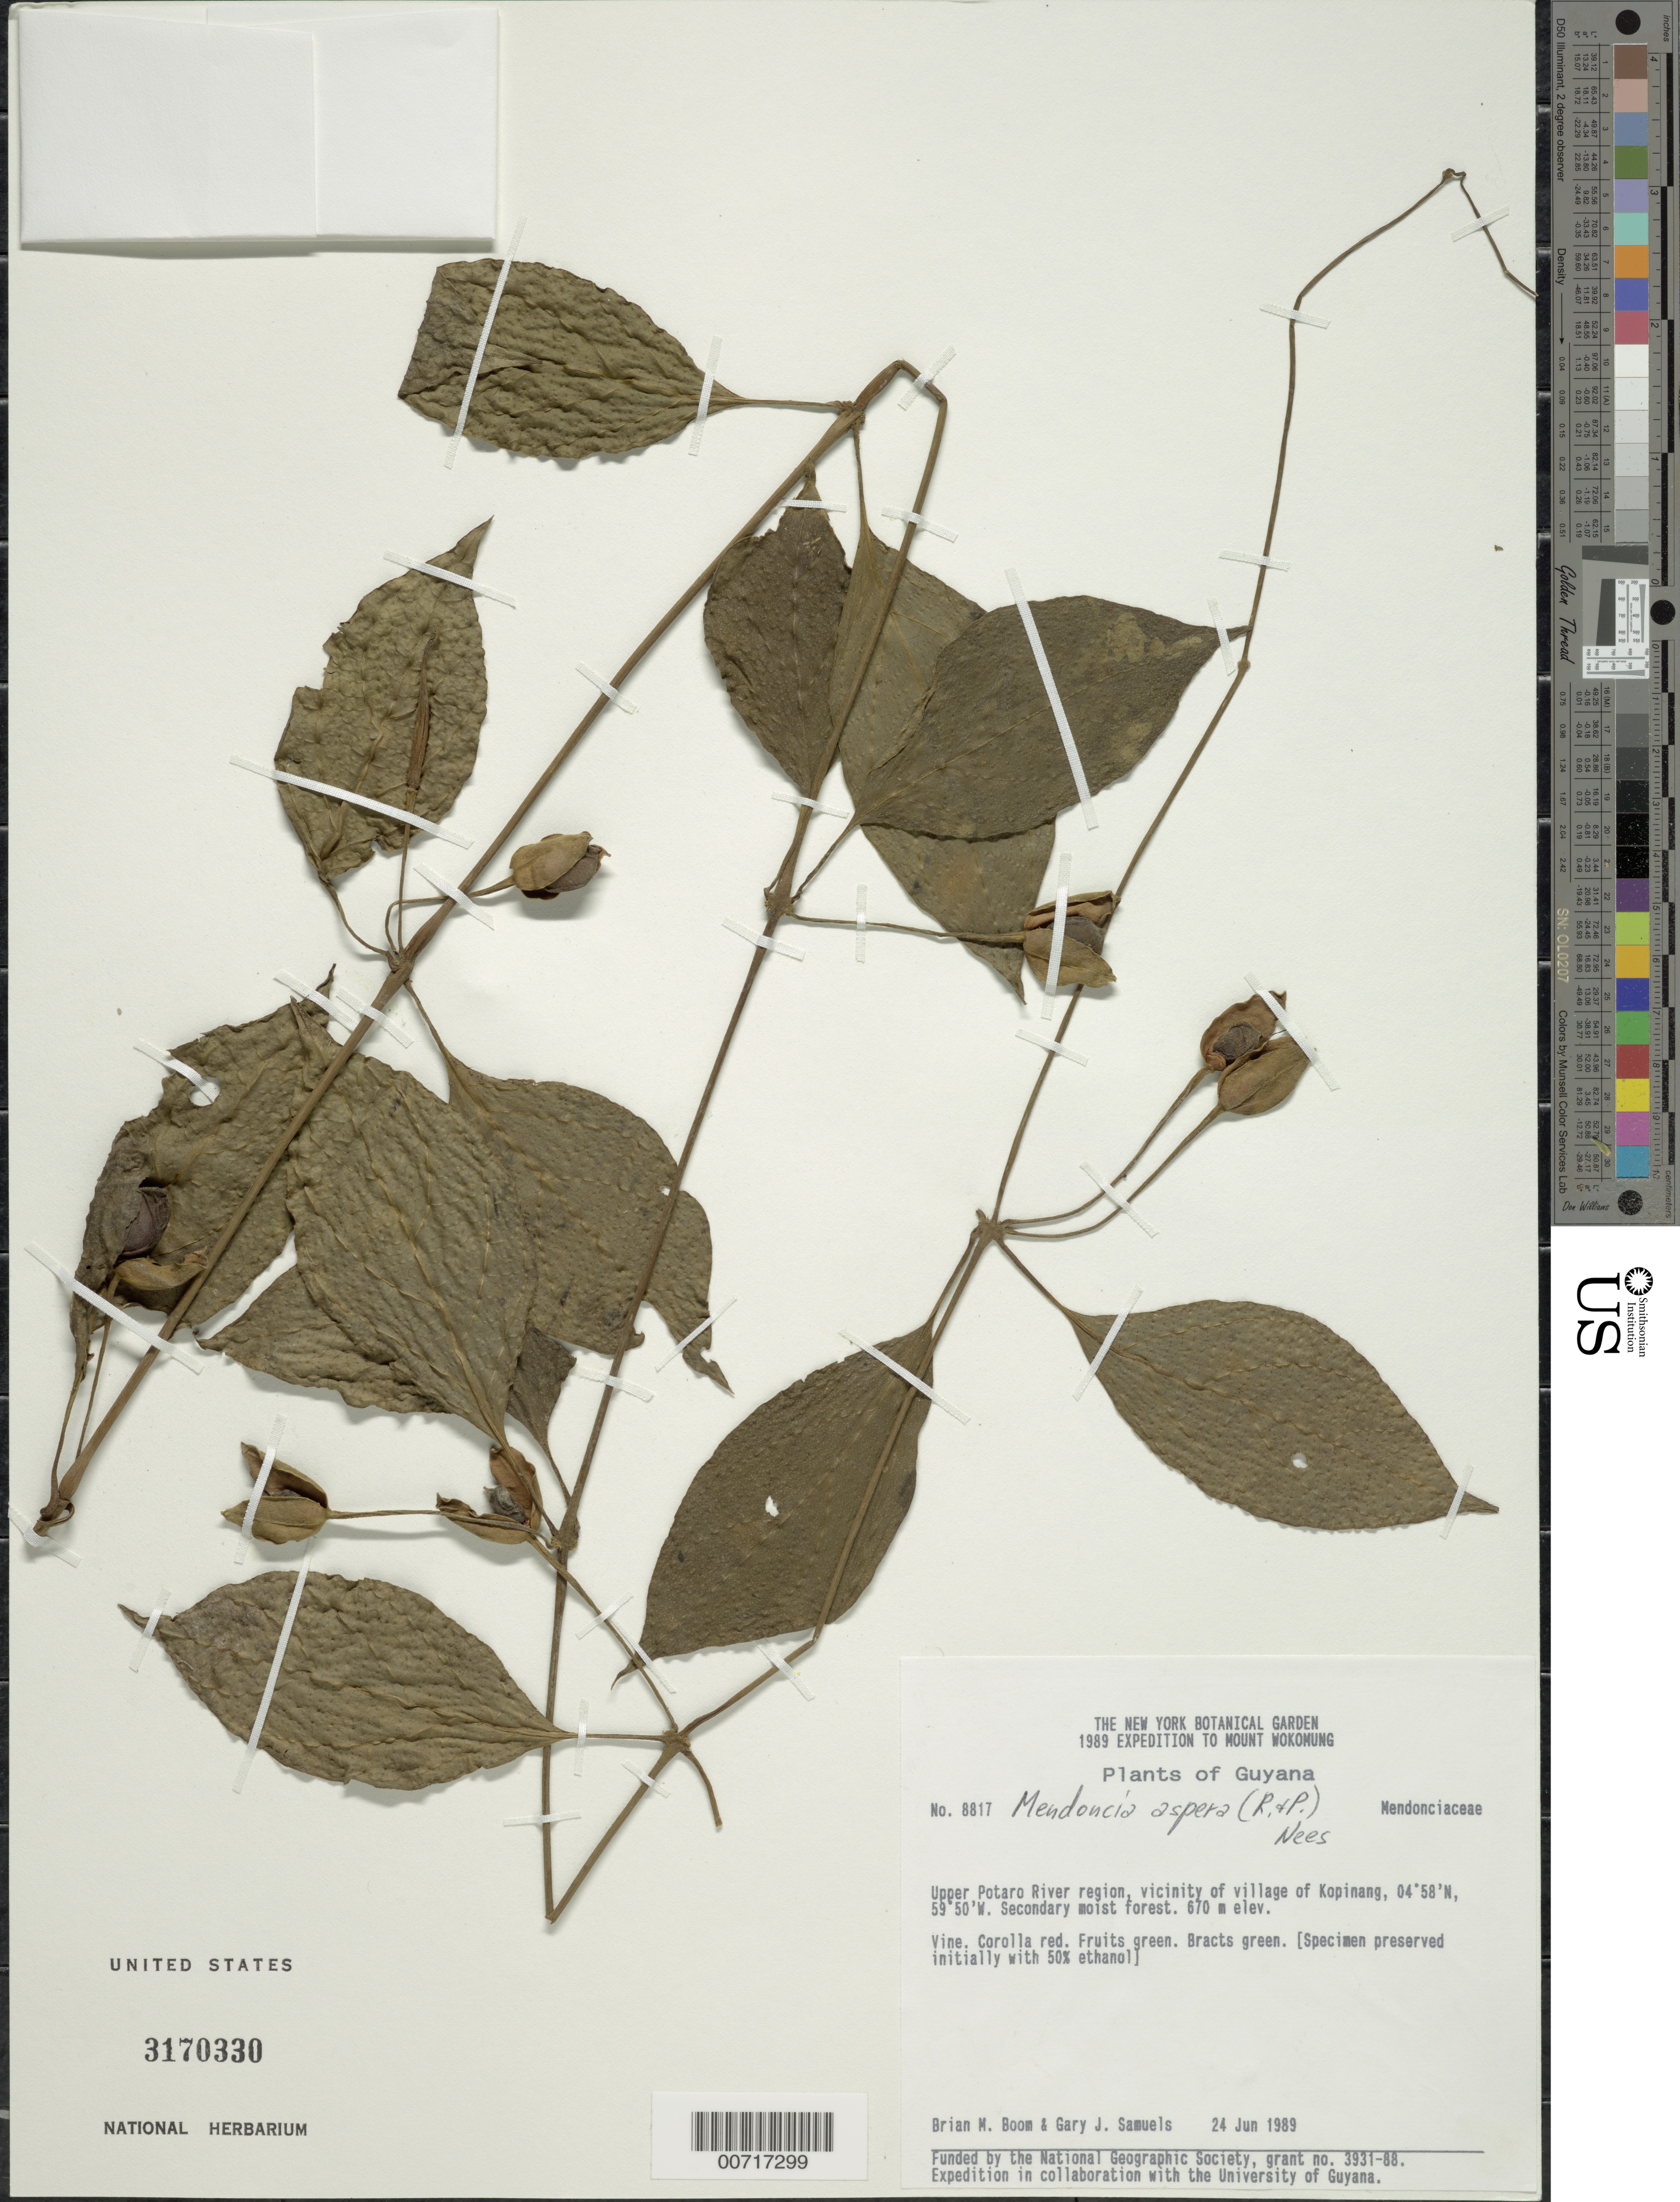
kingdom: Plantae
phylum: Tracheophyta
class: Magnoliopsida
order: Lamiales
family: Acanthaceae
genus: Mendoncia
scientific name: Mendoncia aspera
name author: (Ruiz & Pav.) Nees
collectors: B. M. Boom & G. Samuels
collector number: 8817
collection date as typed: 24-Jun-89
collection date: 1989-06-24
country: Guyana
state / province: Potaro-Siparuni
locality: Upper Potaro R., Kopinang village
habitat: Secondary moist forest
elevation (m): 670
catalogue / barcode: US 3170330